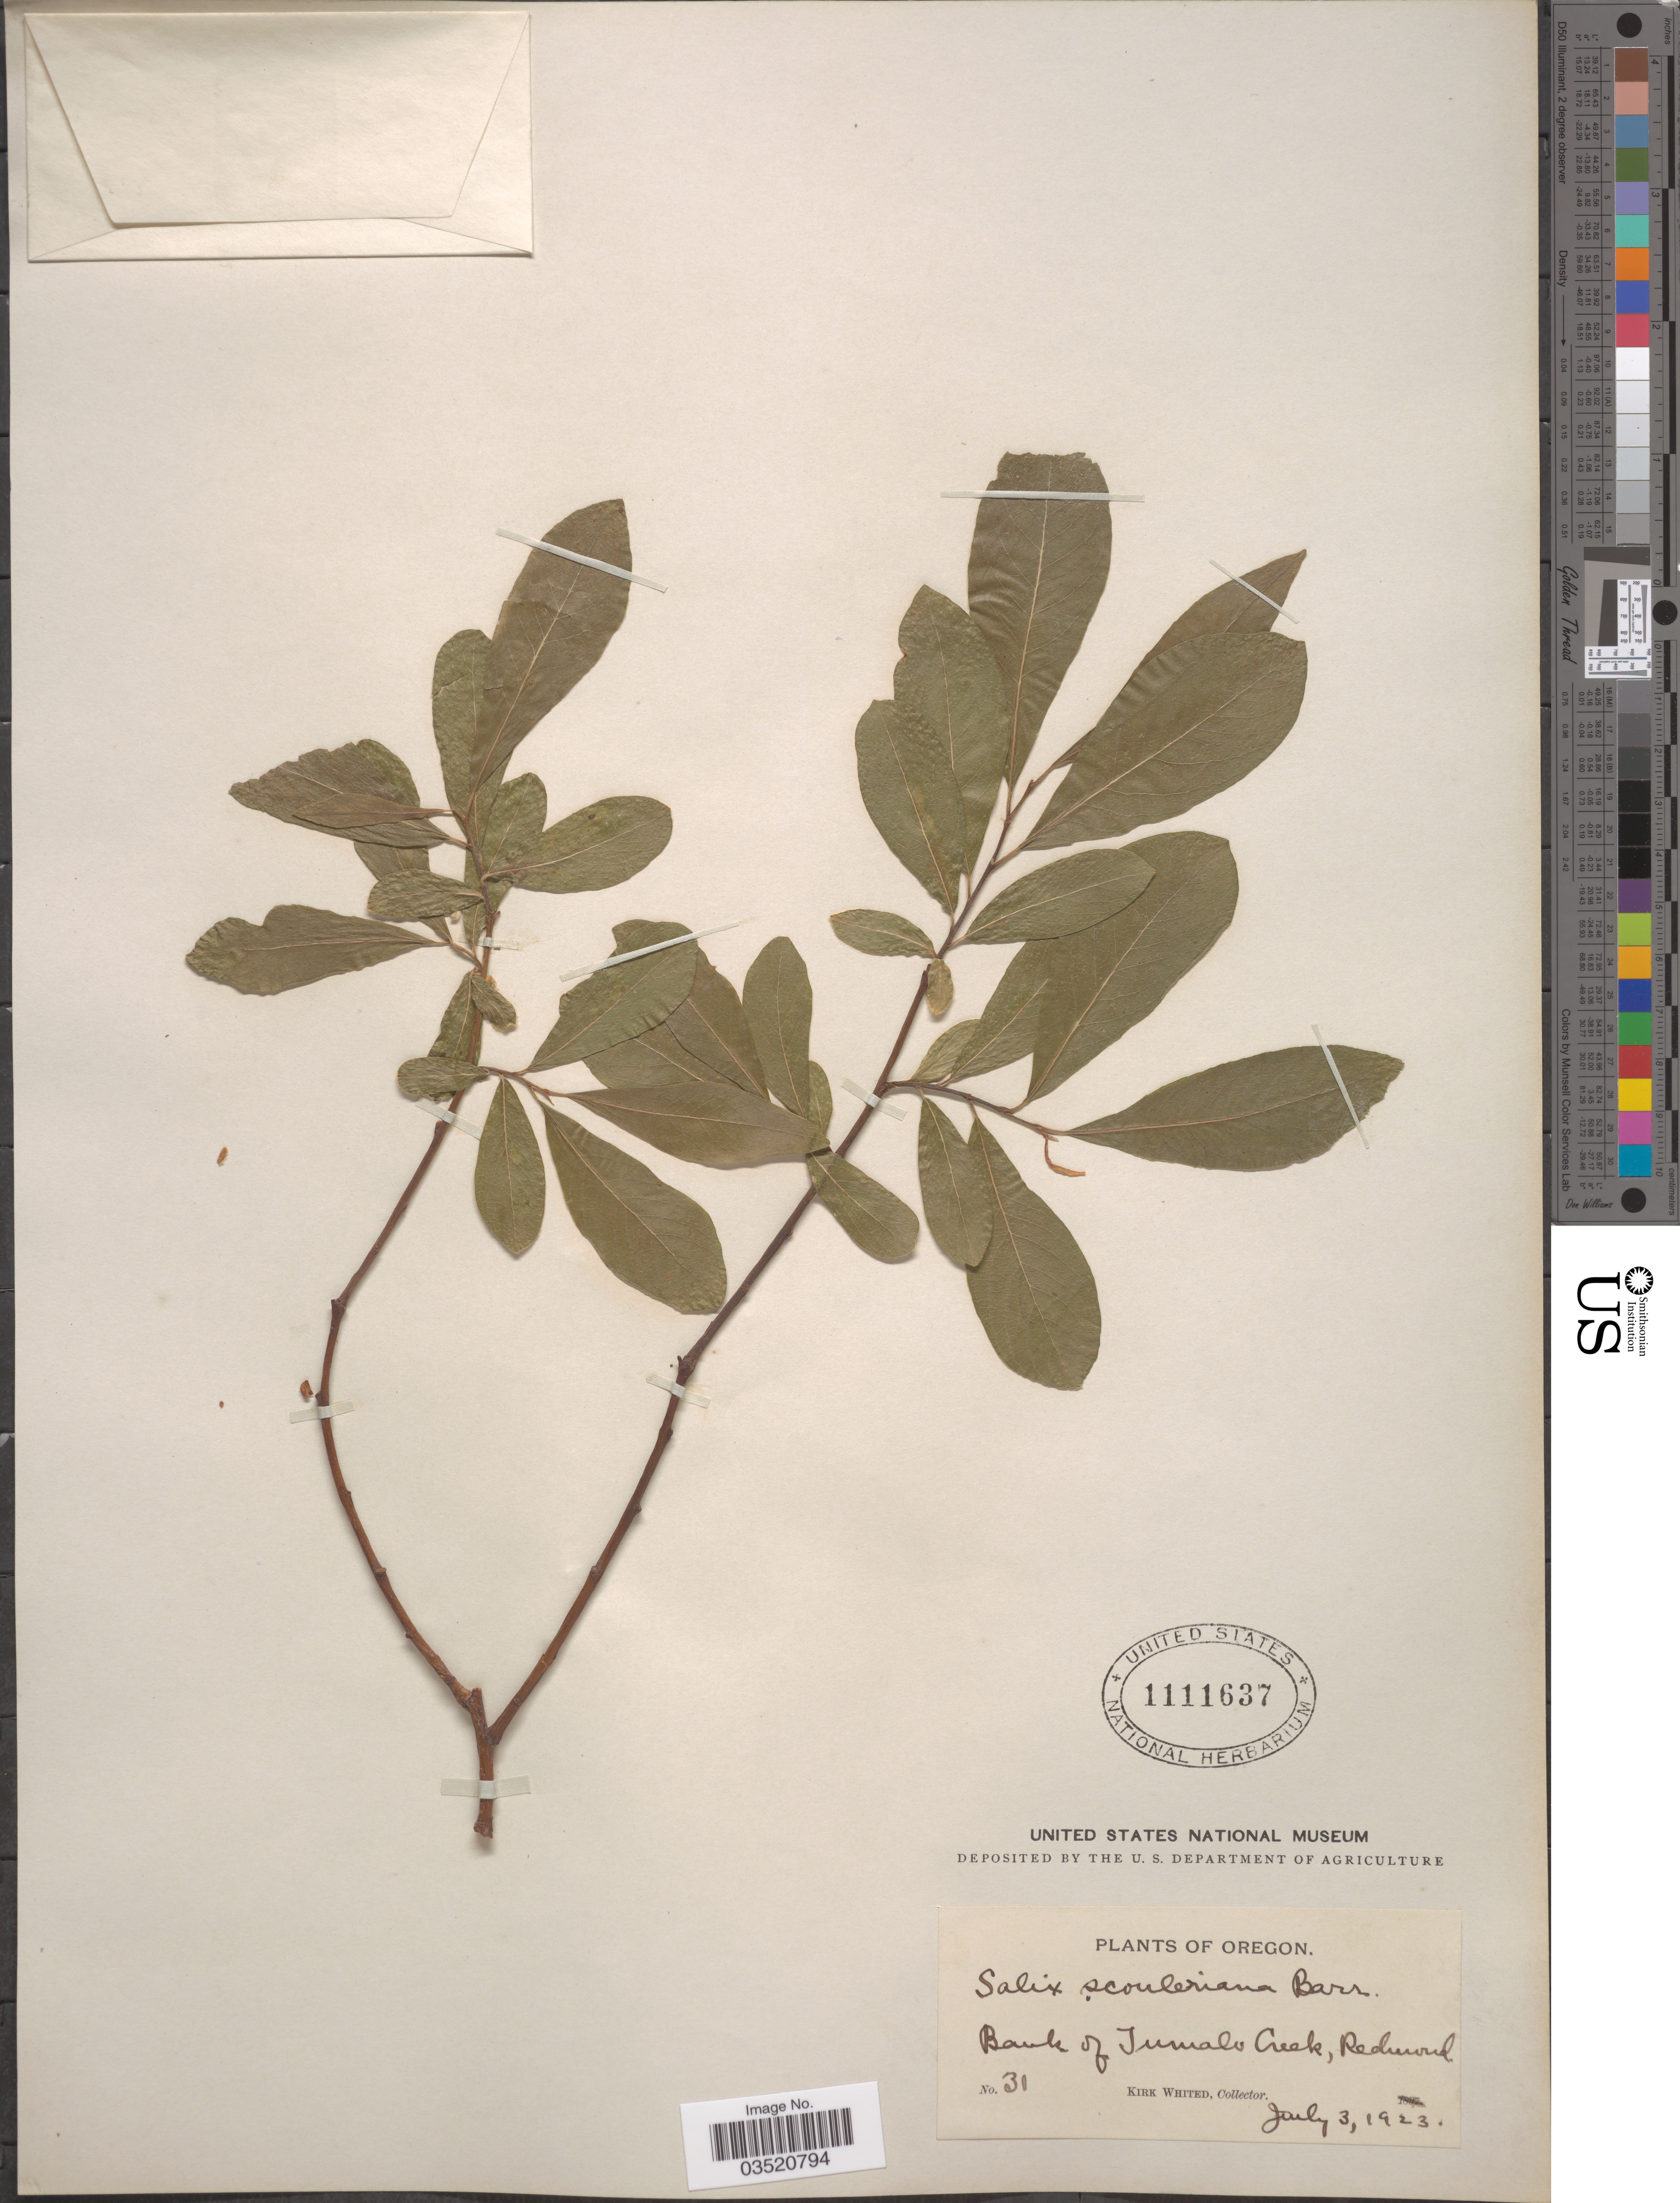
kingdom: Plantae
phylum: Tracheophyta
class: Magnoliopsida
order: Malpighiales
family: Salicaceae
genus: Salix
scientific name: Salix scouleriana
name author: Barratt ex Hook.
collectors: K. Whited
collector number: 31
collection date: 1923-07-03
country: United States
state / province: Oregon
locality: Bank of Tumalo Creek, Redmond.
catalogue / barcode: US 1111637